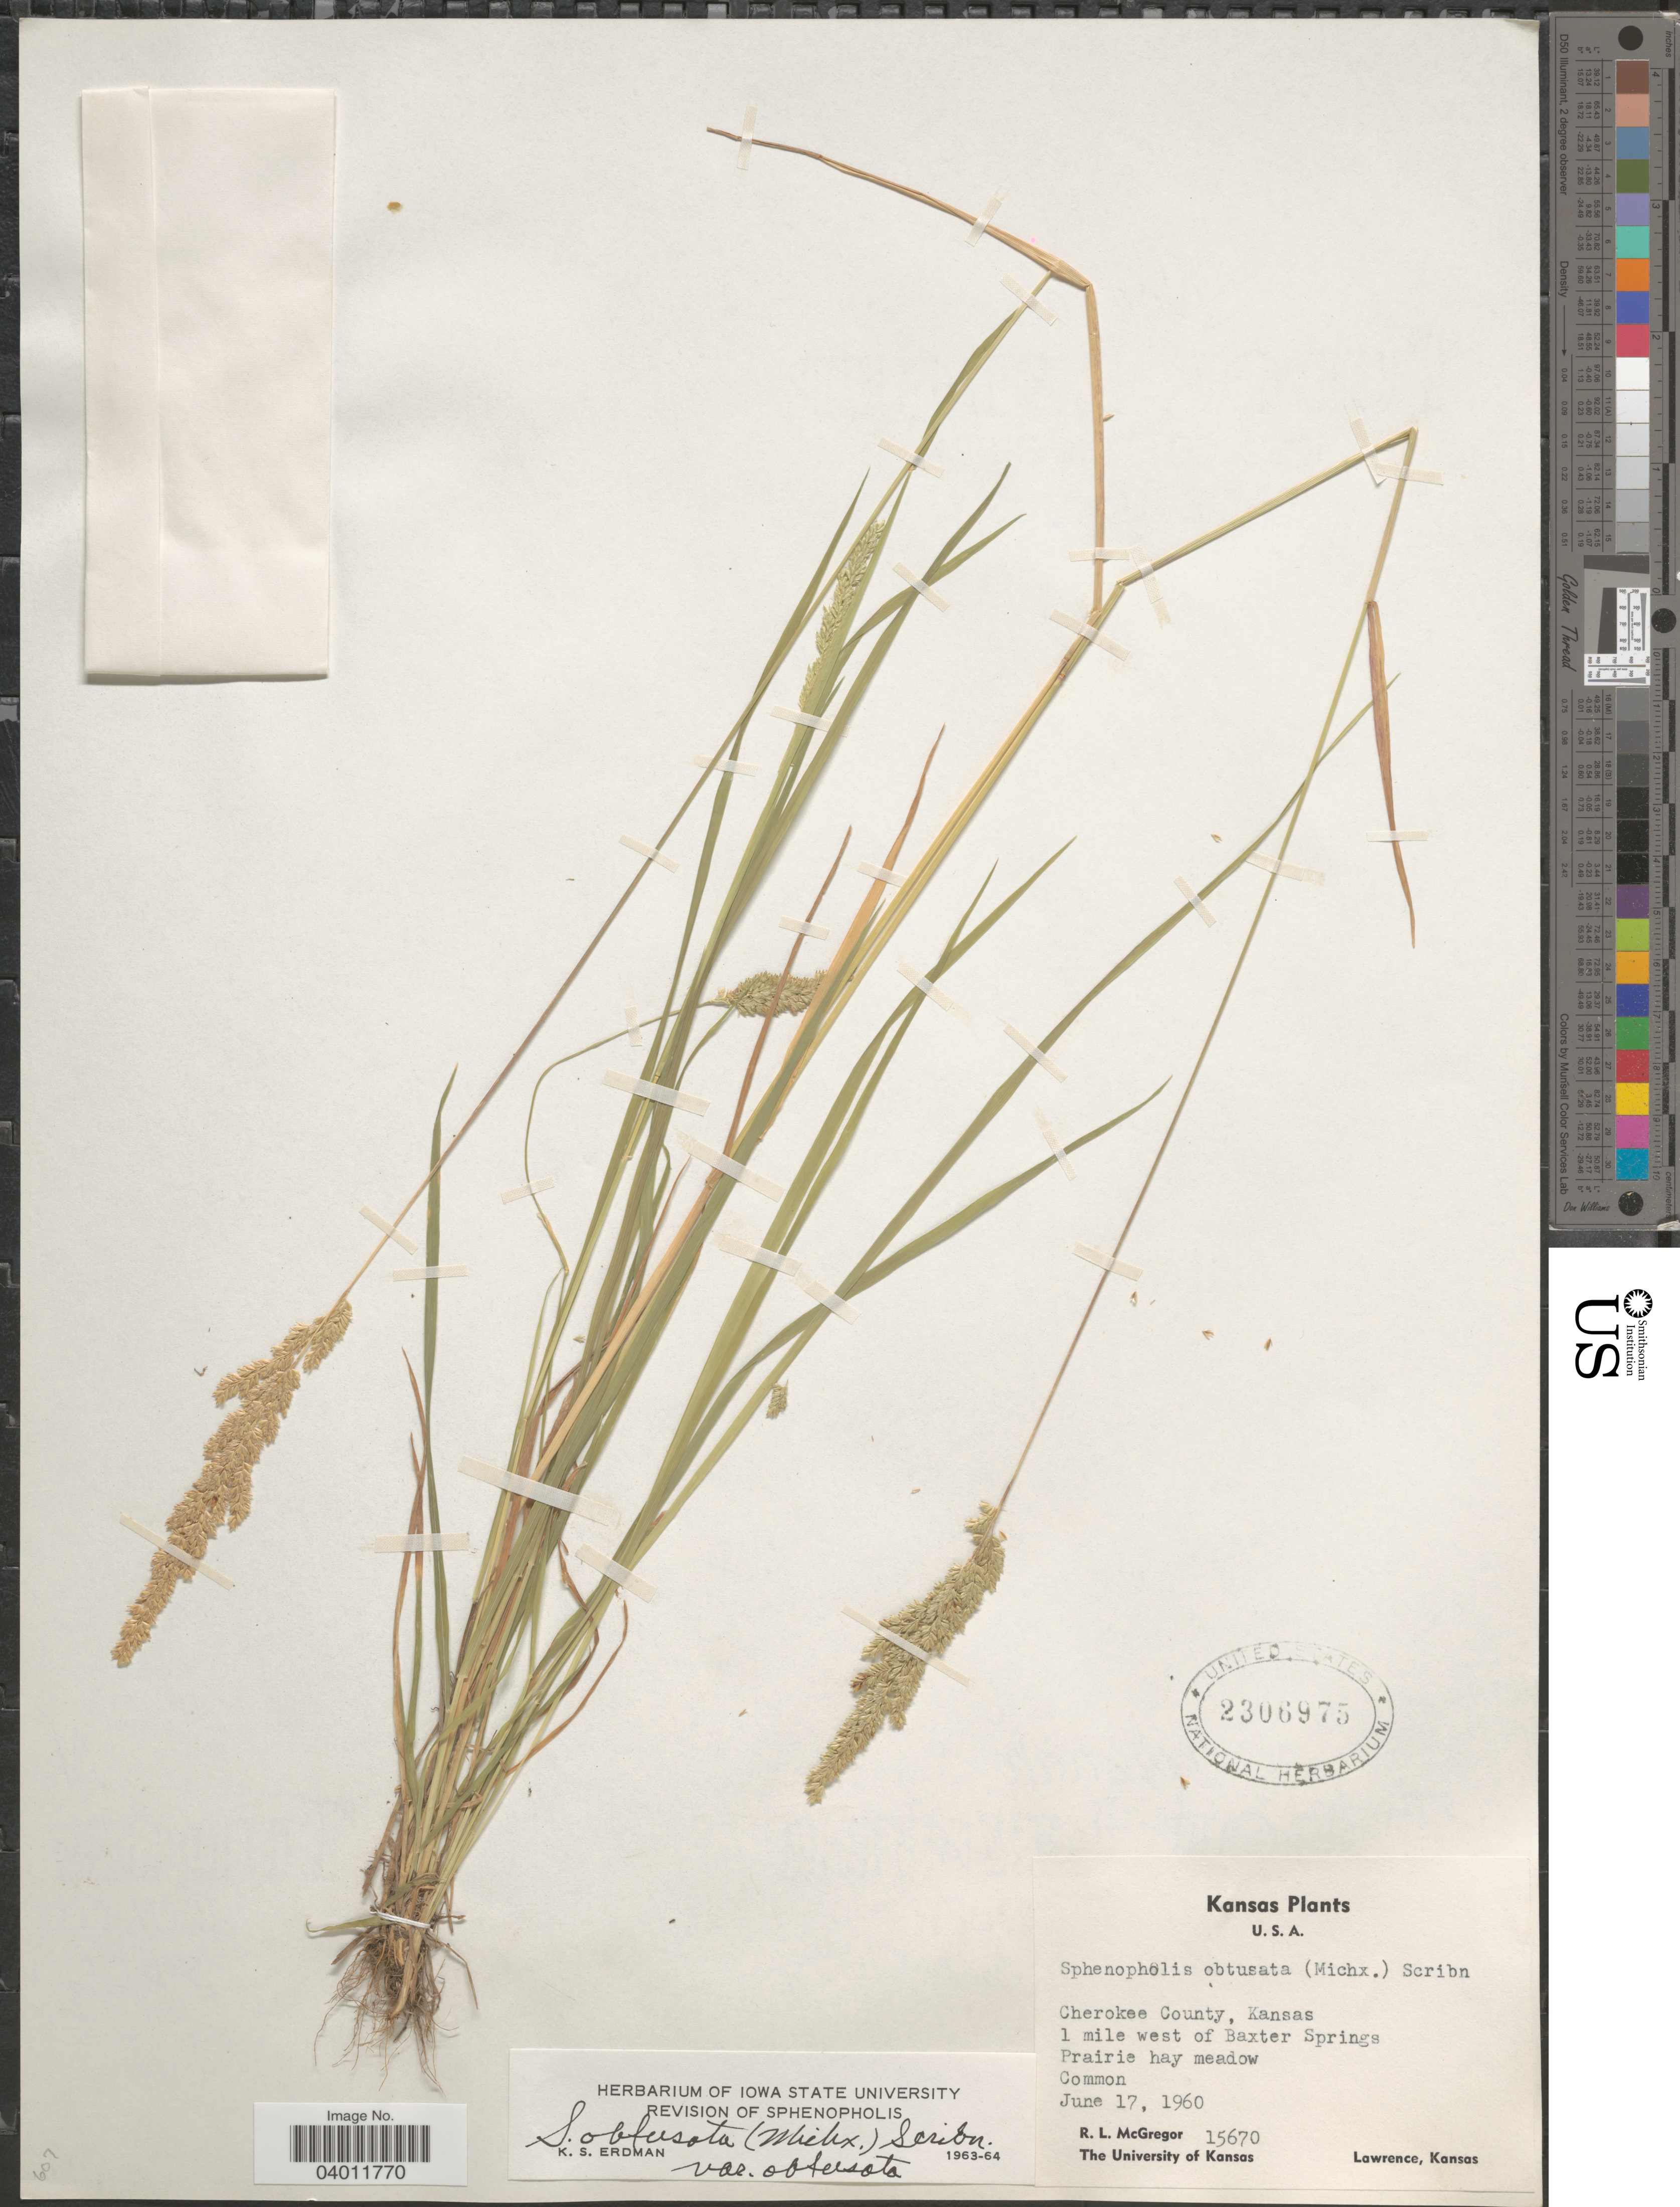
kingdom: Plantae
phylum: Tracheophyta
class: Liliopsida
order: Poales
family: Poaceae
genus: Sphenopholis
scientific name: Sphenopholis obtusata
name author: (Michx.) Scribn.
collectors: R. McGregor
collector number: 15670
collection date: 1960-06-17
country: United States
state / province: Kansas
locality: Cherokee County. 1 mile west of Baxter Springs. Prairie hay meadow. Common.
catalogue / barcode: US 2306975